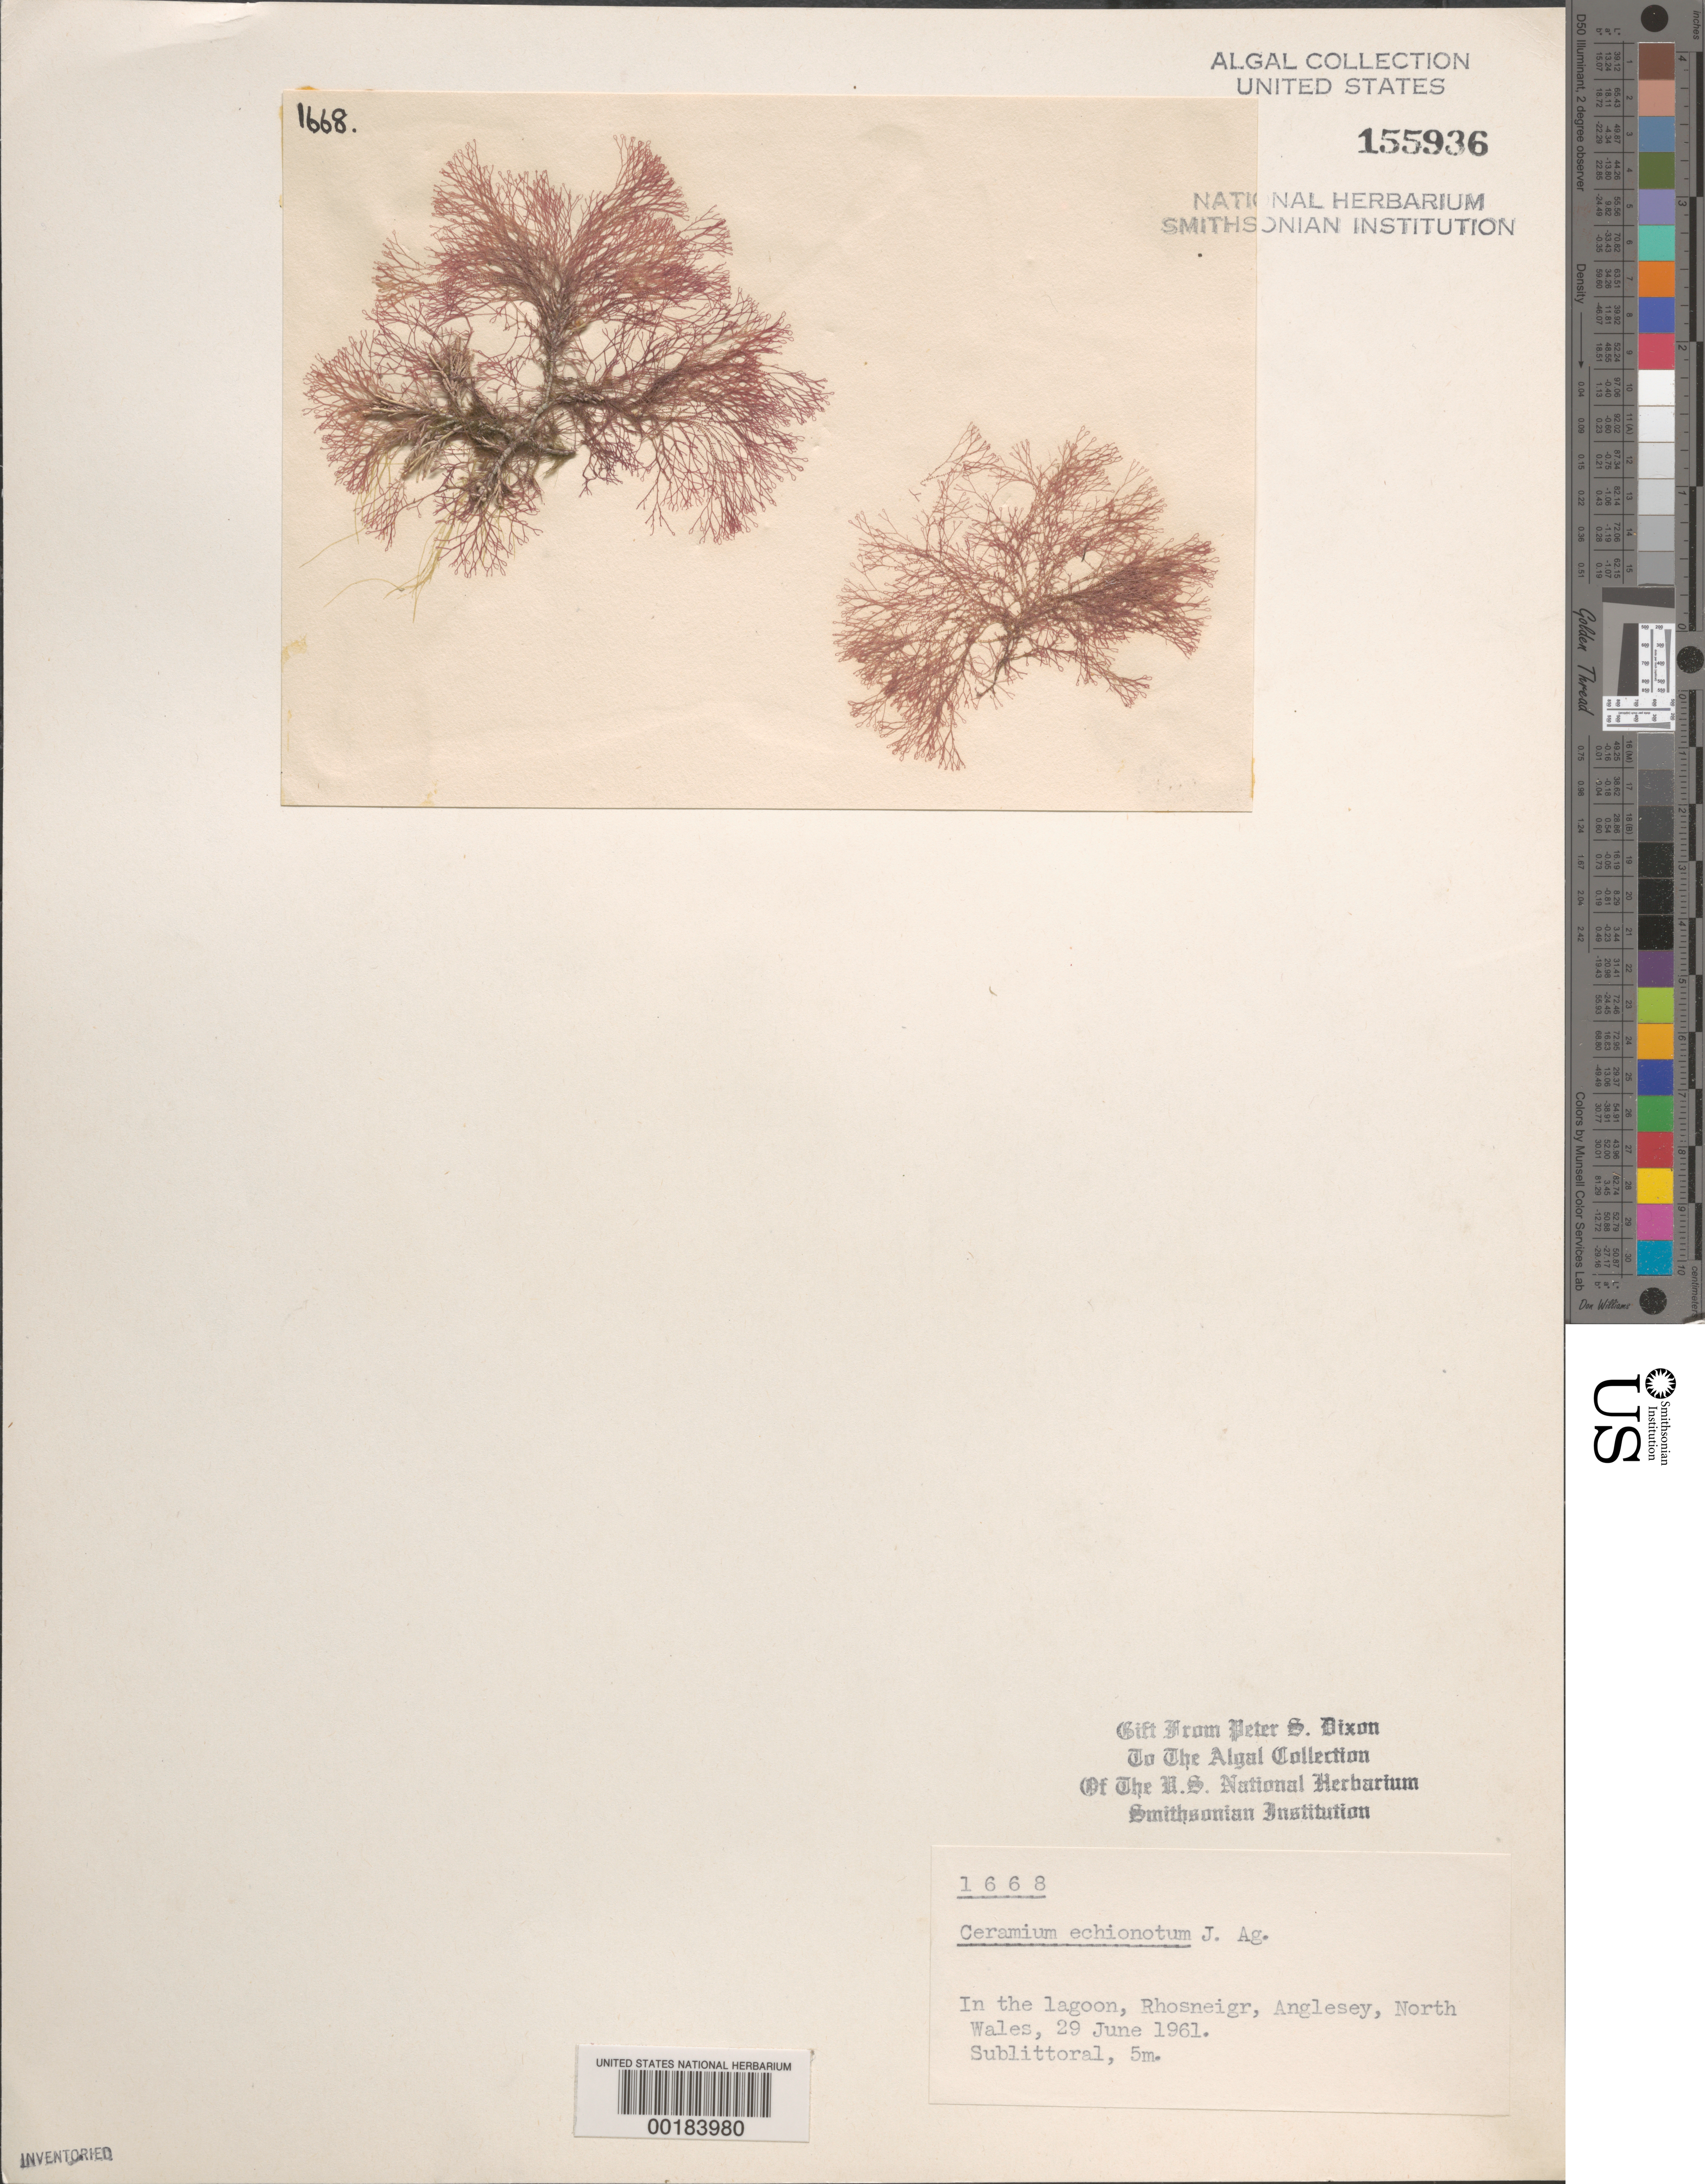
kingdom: Plantae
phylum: Rhodophyta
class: Florideophyceae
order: Ceramiales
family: Ceramiaceae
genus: Ceramium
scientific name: Ceramium echionotum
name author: J. Agardh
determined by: Dixon, P. S.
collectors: P. S. Dixon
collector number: PSD 1668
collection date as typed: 29 Jun 1961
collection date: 1961-06-29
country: United Kingdom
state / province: Wales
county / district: Gwynedd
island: Anglesey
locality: Rhosneigr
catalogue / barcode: US 155936